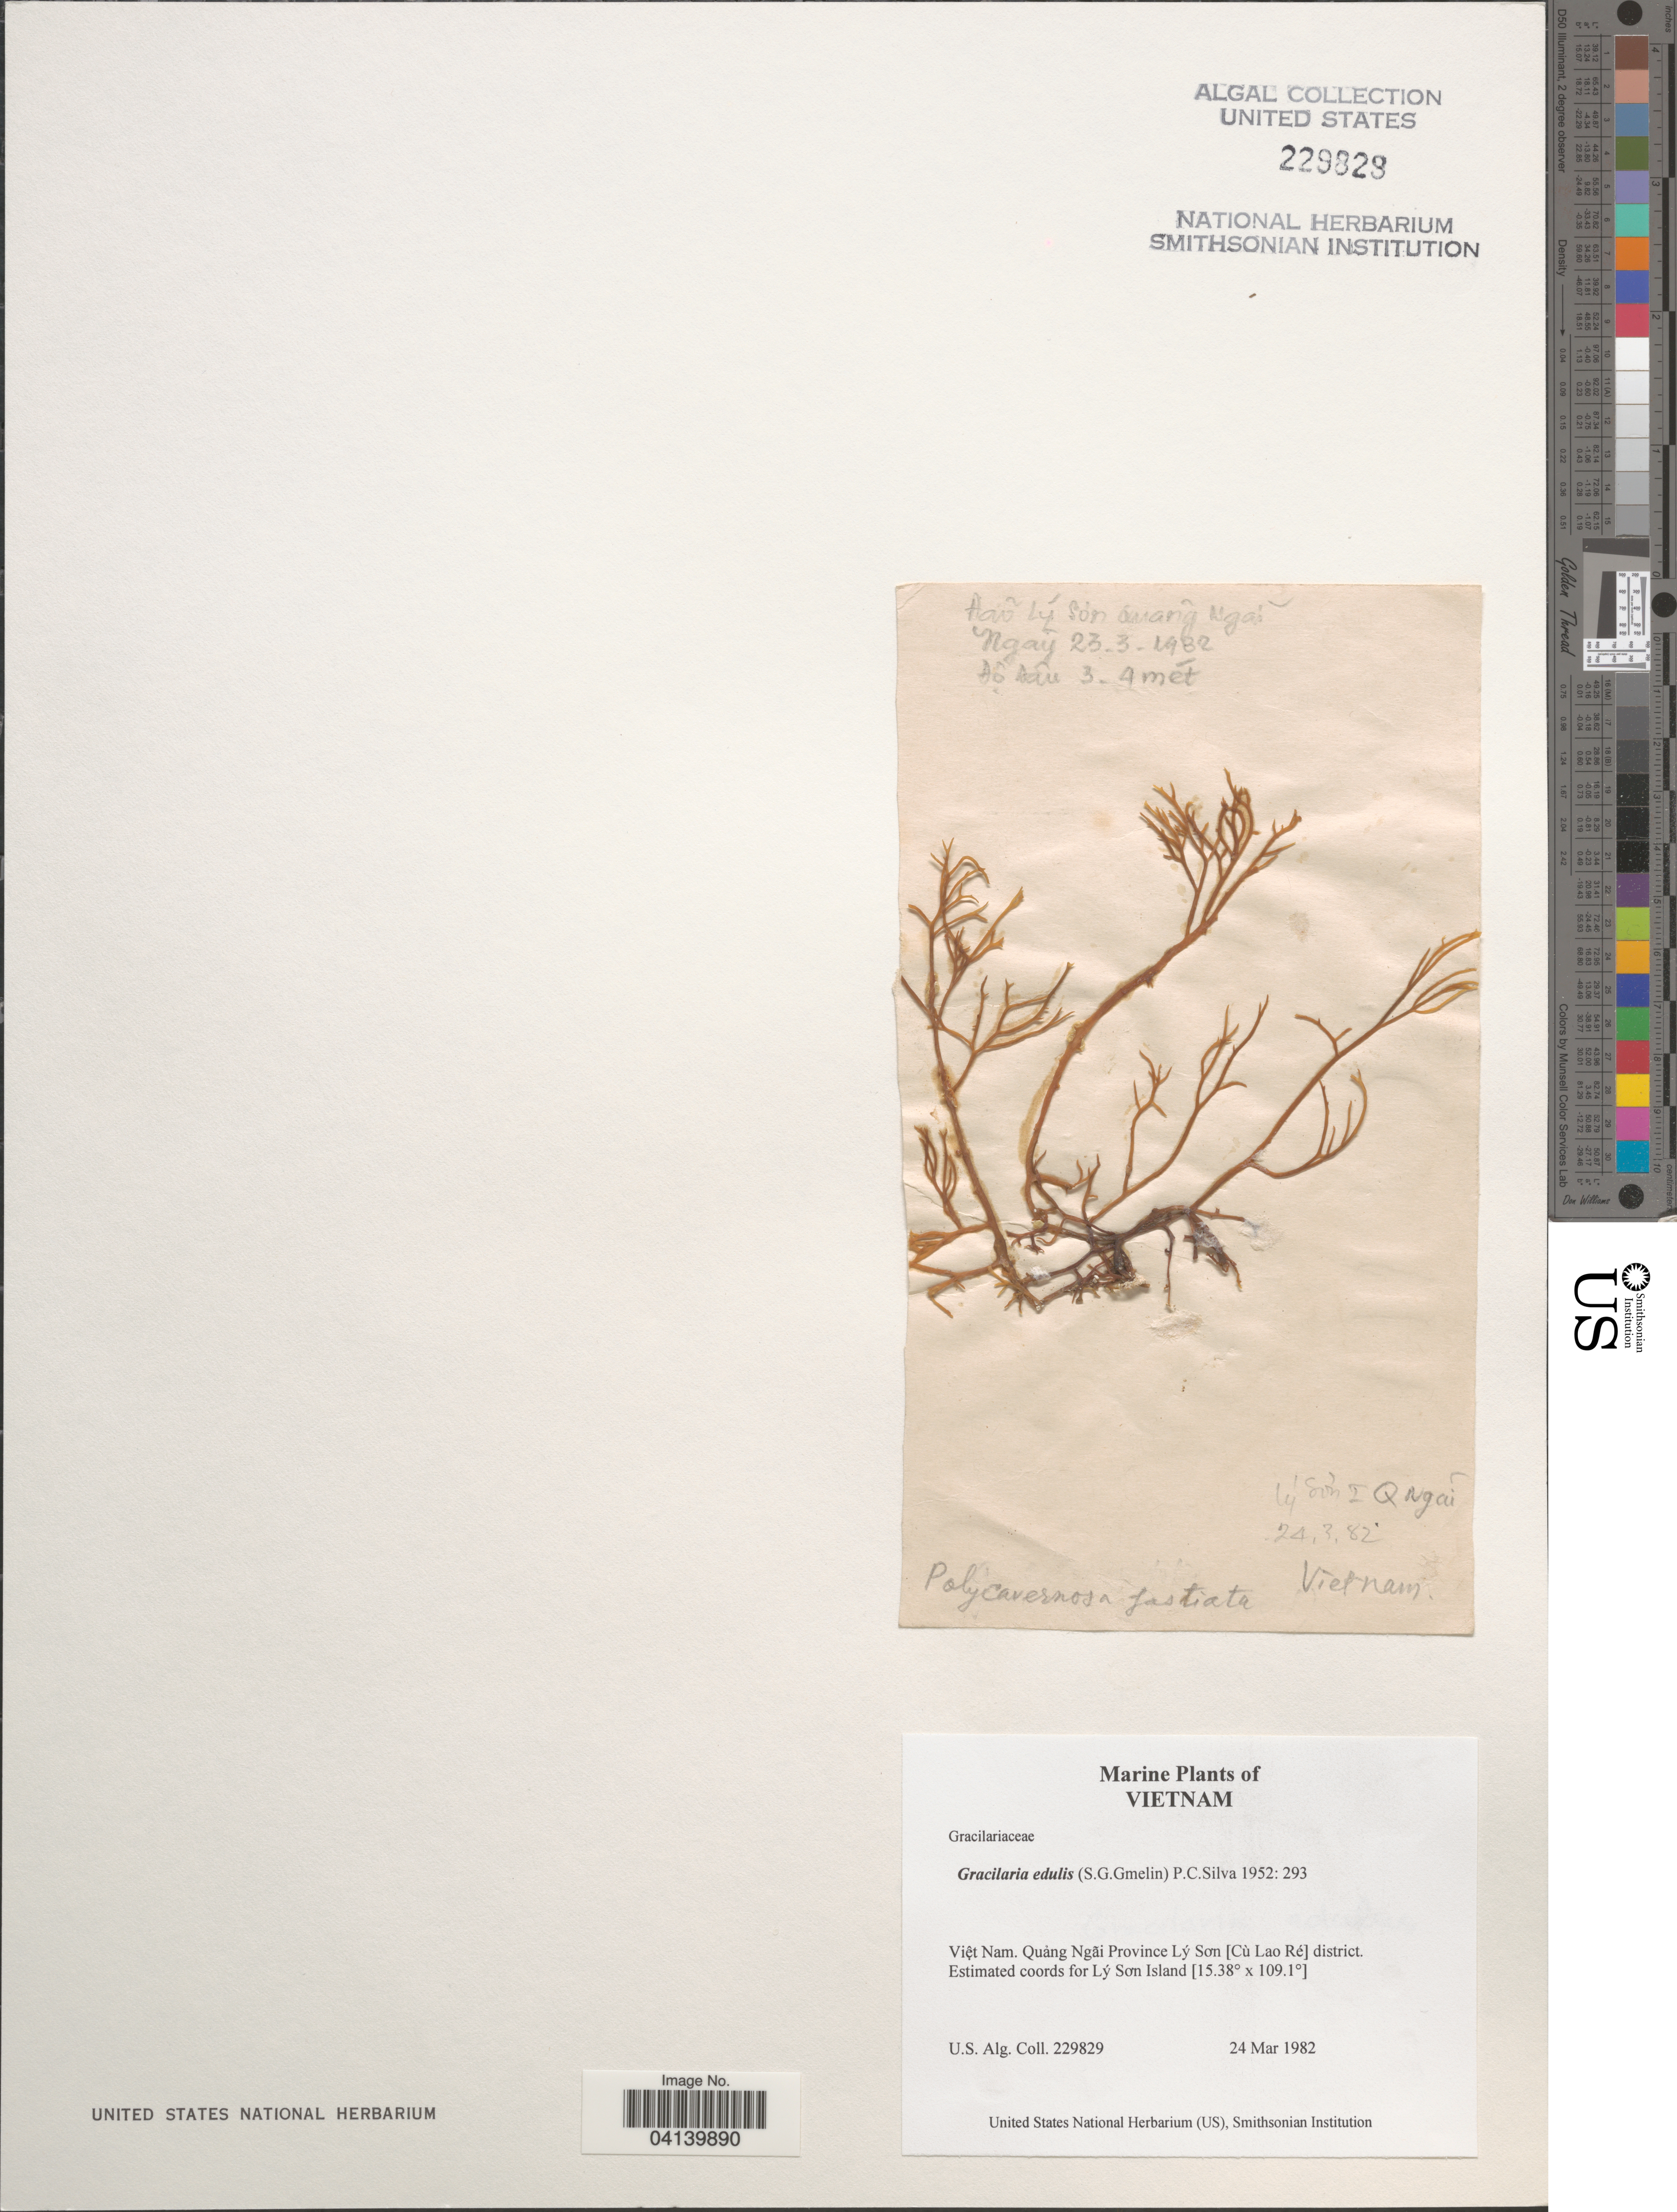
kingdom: Plantae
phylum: Rhodophyta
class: Florideophyceae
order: Gracilariales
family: Gracilariaceae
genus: Gracilaria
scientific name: Gracilaria edulis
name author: (S.G. Gmel.) P.C. Silva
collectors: U. S. Alg.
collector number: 229829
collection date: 1982-03-24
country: Vietnam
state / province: Quang Ngai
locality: Quàng Ngãi Province Lý Son [Cù Lao Ré] district. Estimated coords for Lý Son Island.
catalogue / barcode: US 229828